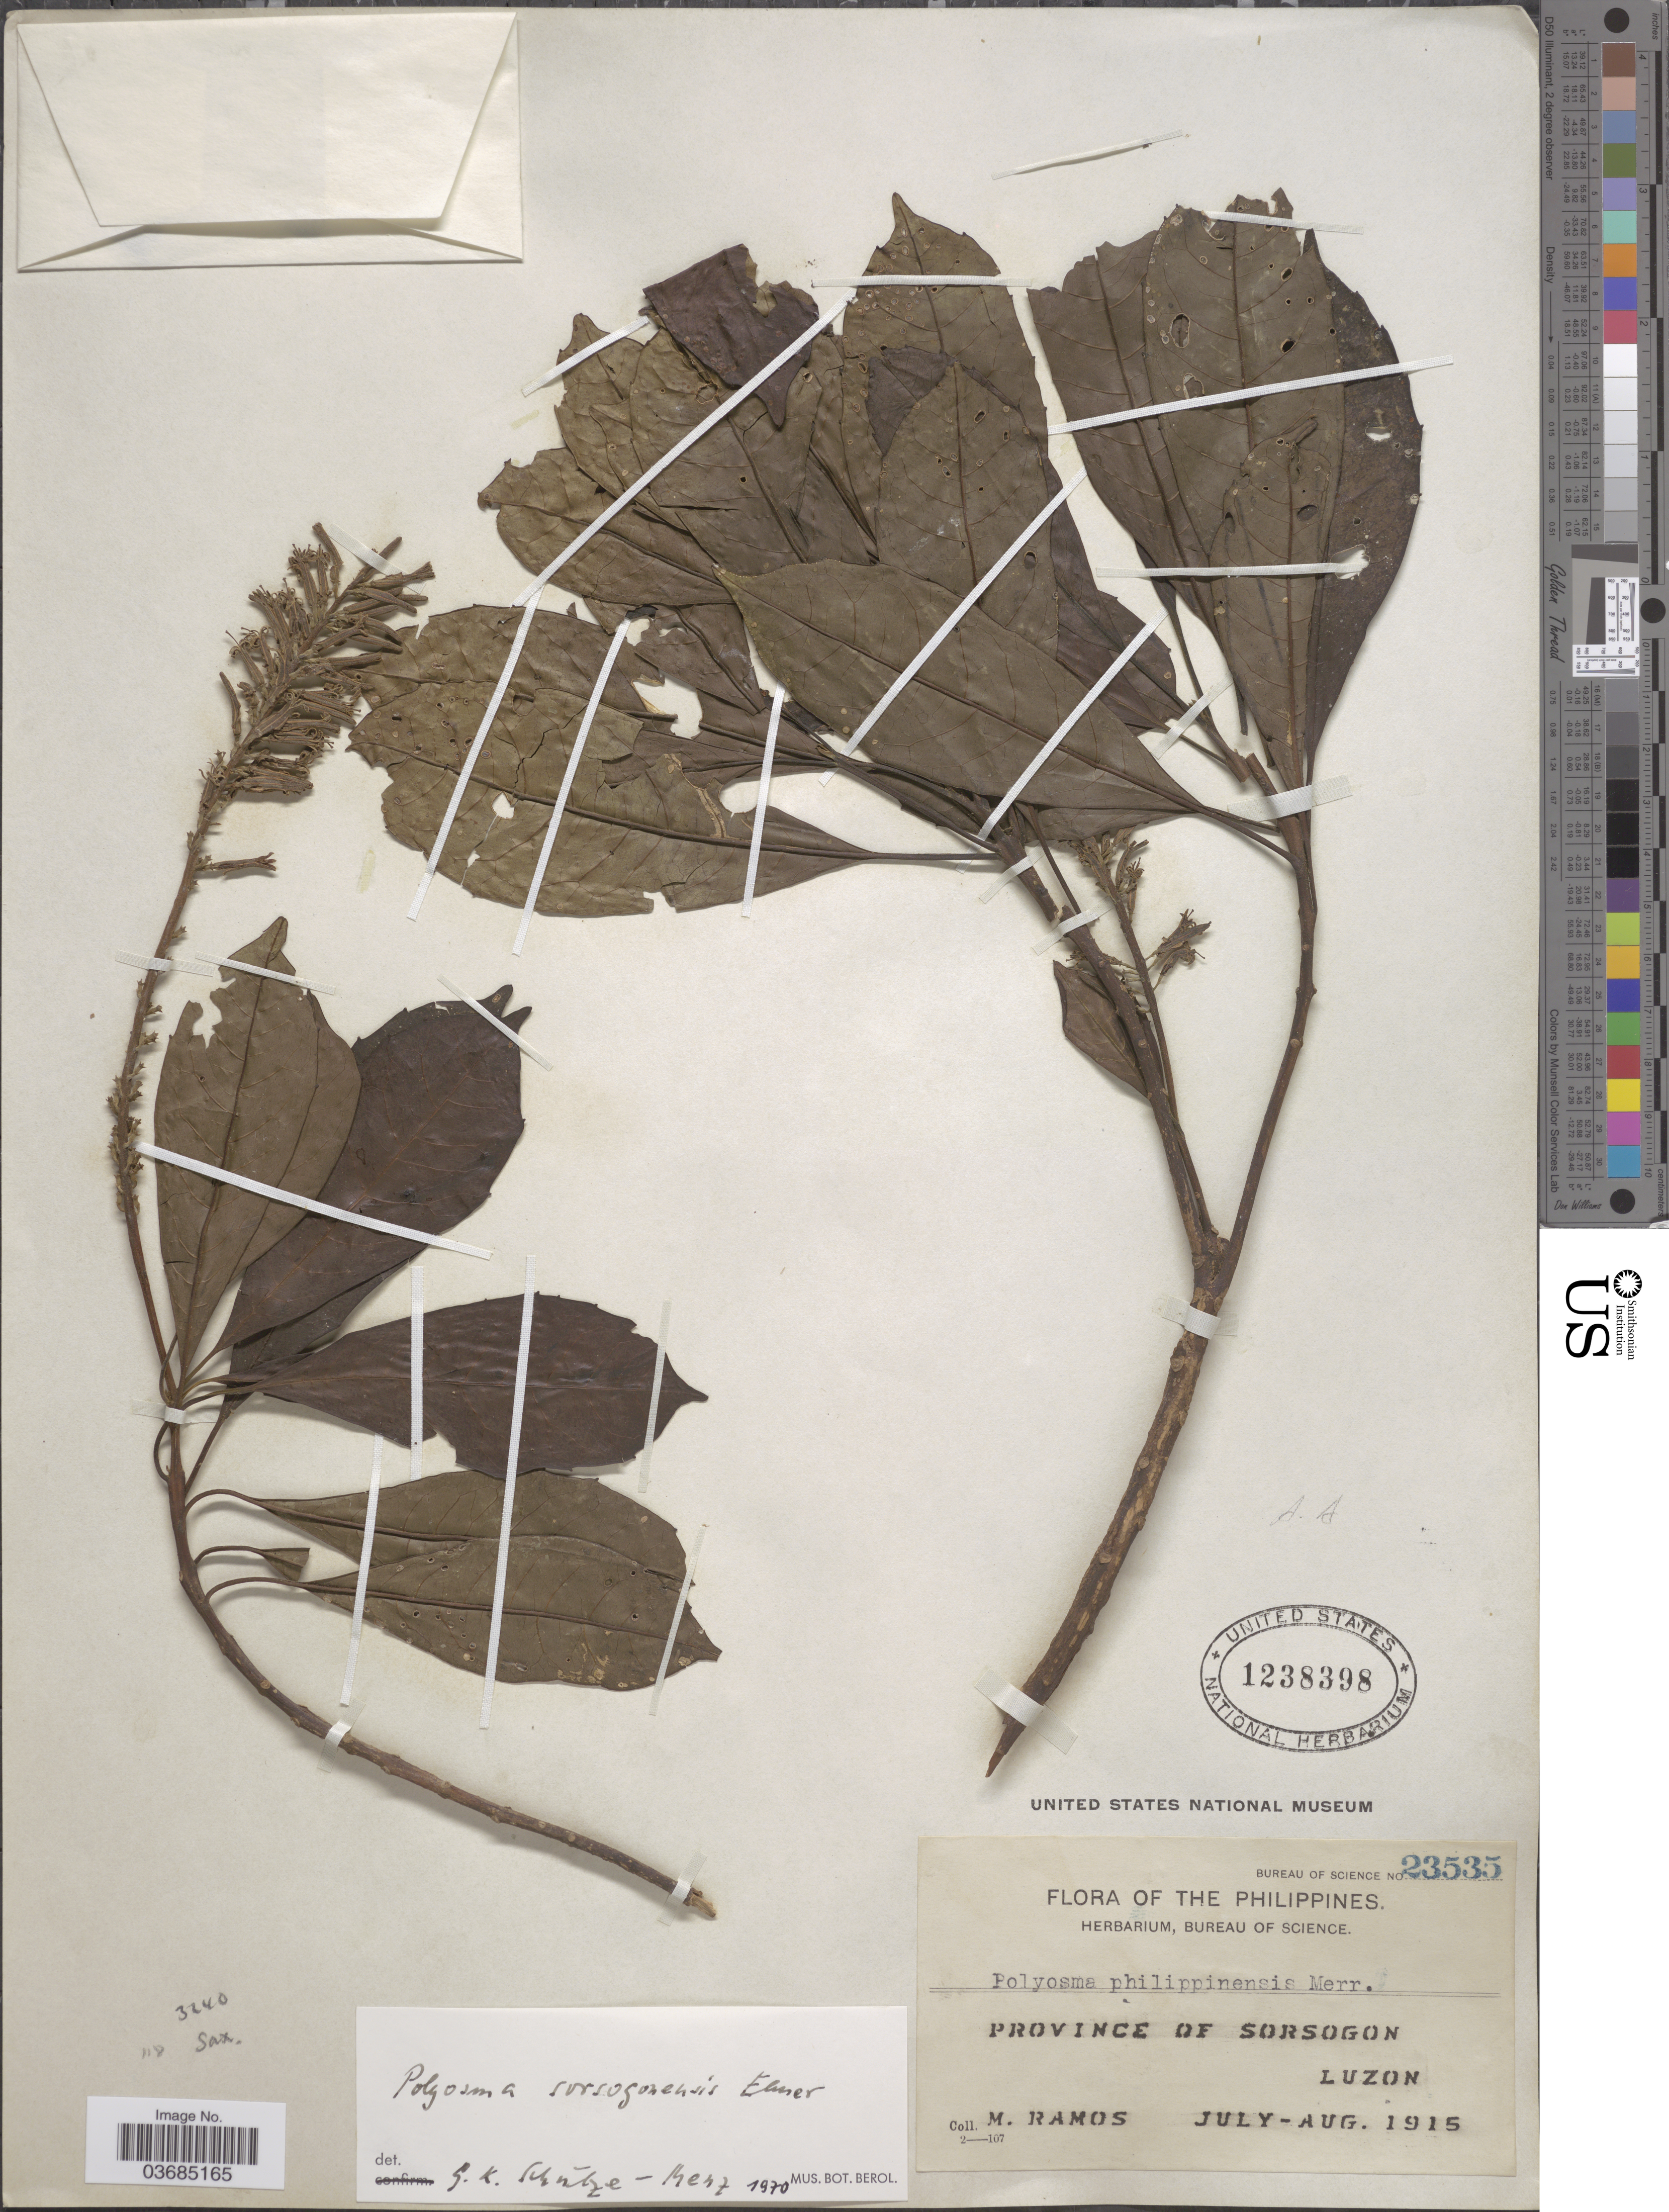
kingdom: Plantae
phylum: Tracheophyta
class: Magnoliopsida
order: Escalloniales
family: Escalloniaceae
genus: Polyosma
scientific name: Polyosma sorsogonensis Elmer, nom. inval.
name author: Elmer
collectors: M. Ramos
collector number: Bureau of Science 23535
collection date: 1915-07/1915-08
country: Philippines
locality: Province of Sorsogon. Luzon.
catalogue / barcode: US 1238398